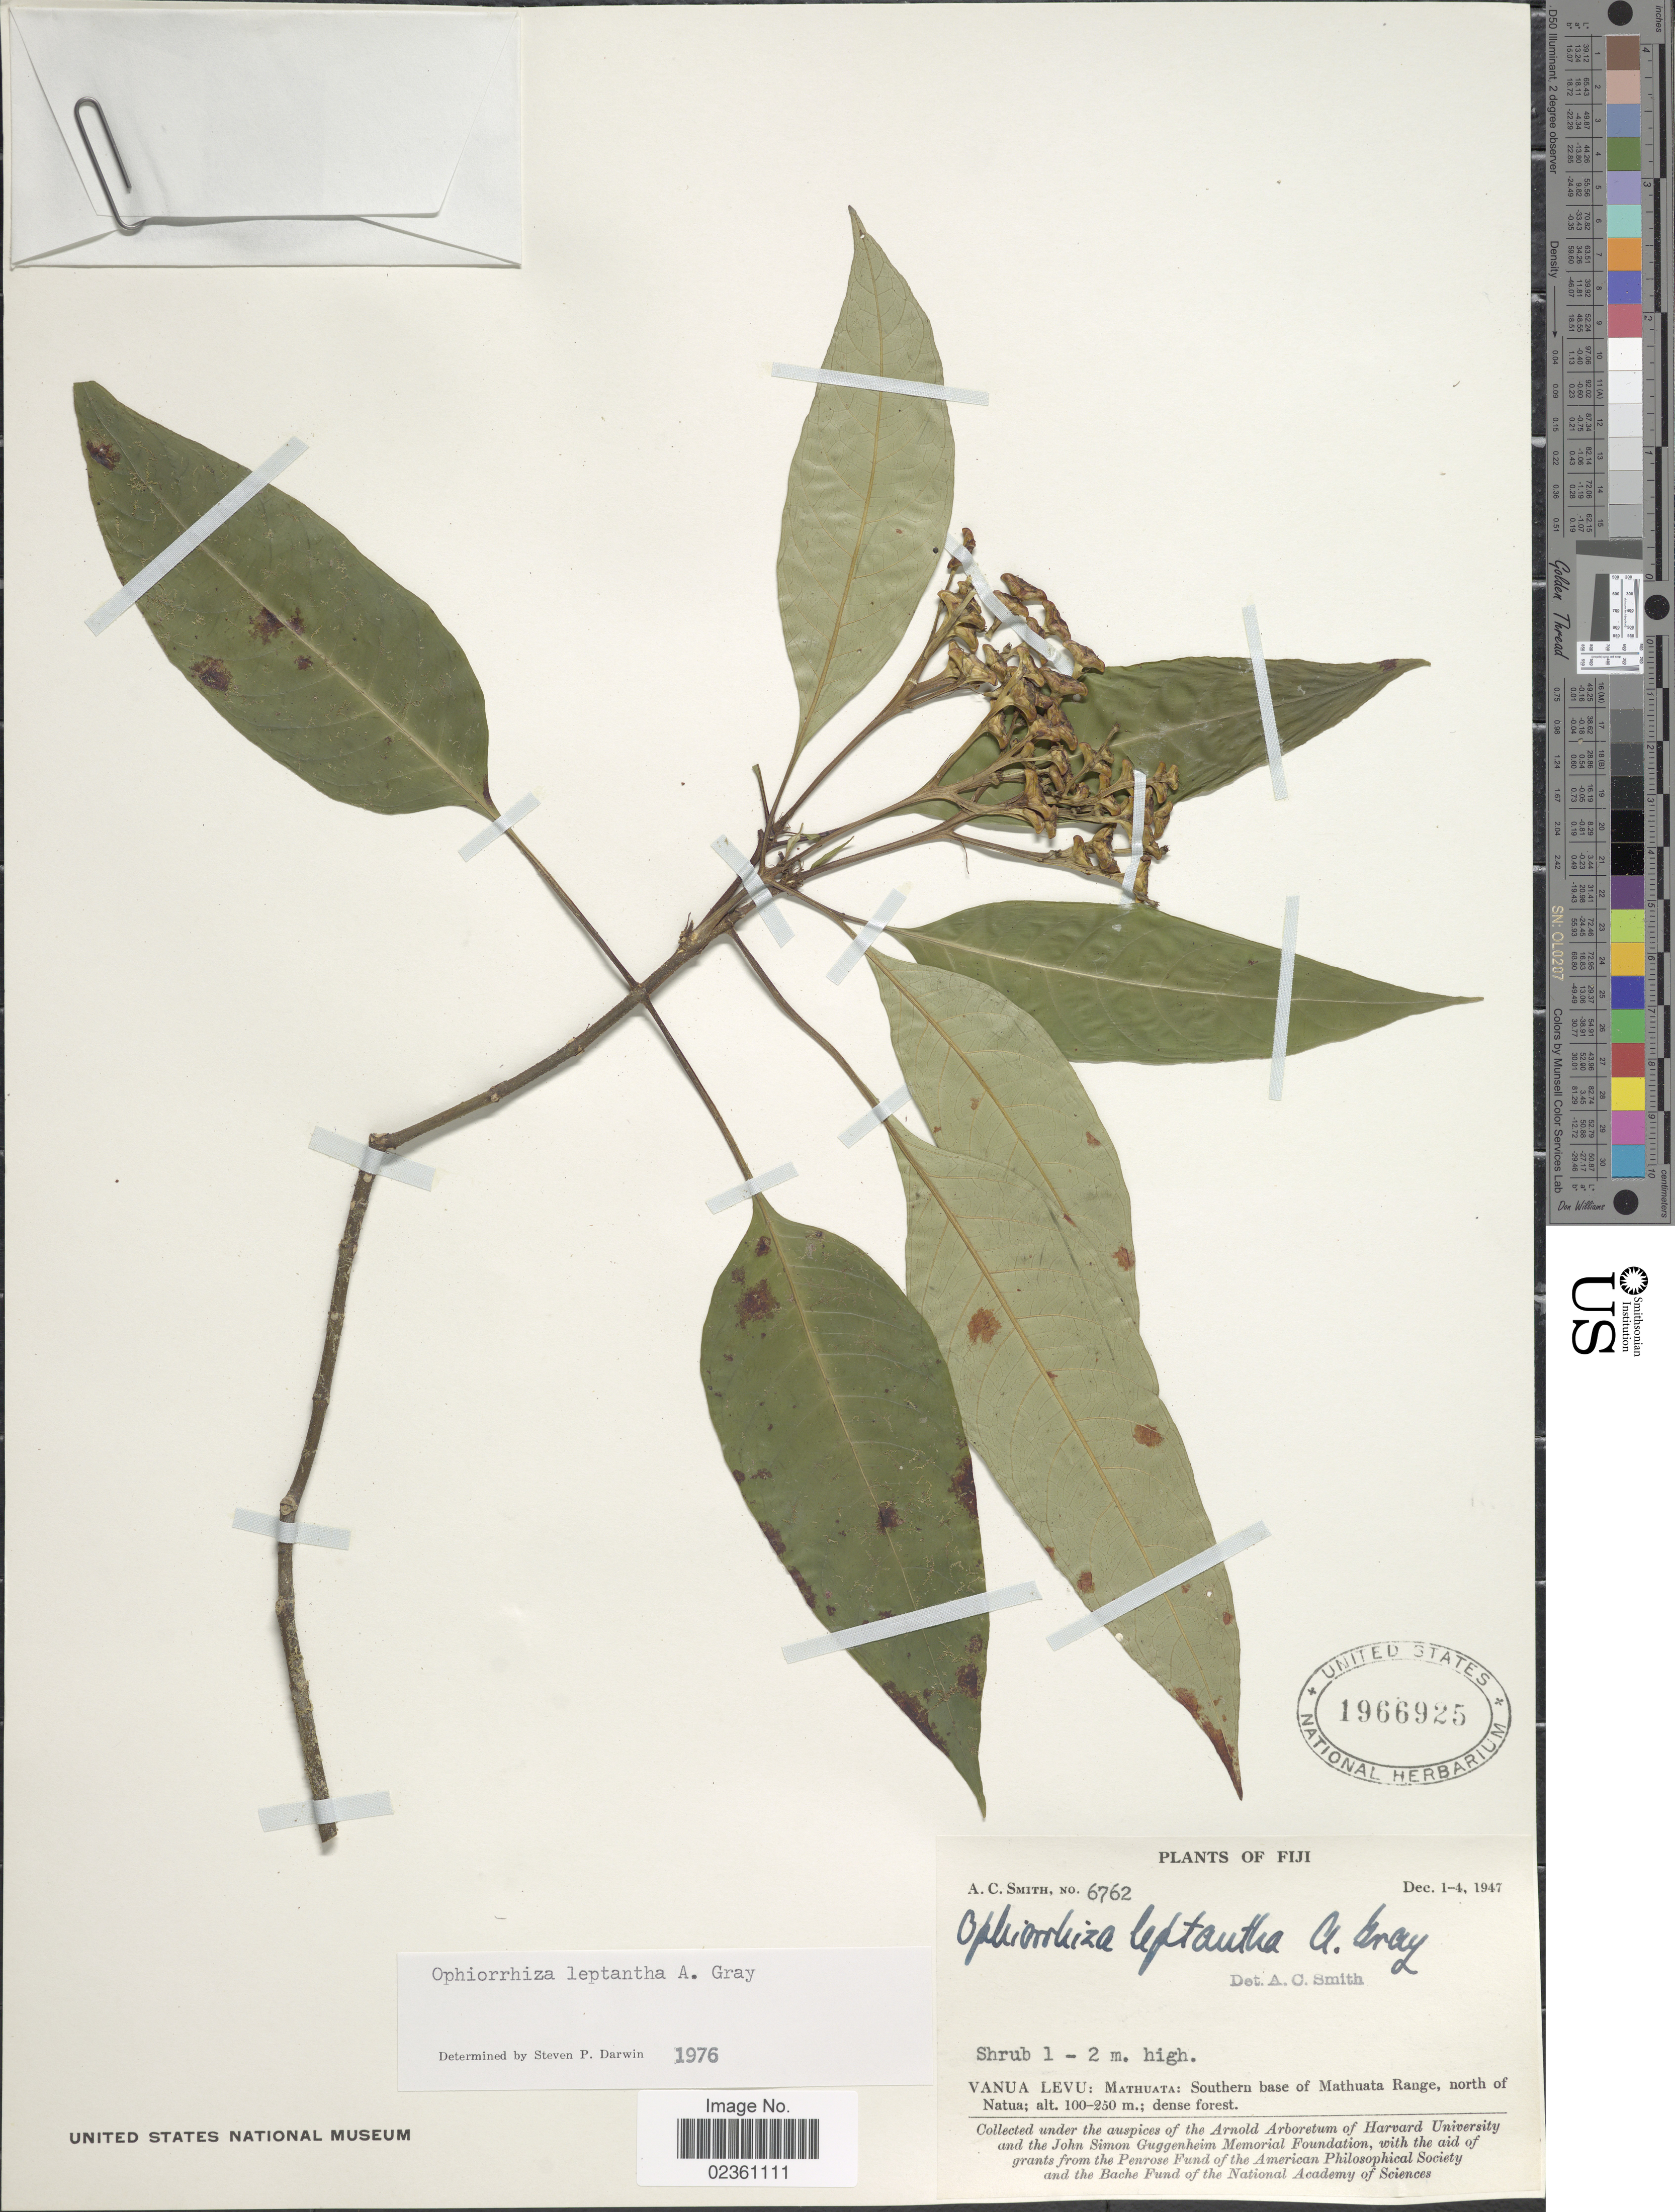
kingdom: Plantae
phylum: Tracheophyta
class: Magnoliopsida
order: Gentianales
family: Rubiaceae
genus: Ophiorrhiza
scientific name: Ophiorrhiza leptantha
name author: A. Gray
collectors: A. C. Smith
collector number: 6762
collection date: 1947-12-01/1947-12-04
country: Fiji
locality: Vanua Levu: Mathhuata: Southern base of Mathuata Range, north of Natua; dense forest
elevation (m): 100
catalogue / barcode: US 1966925